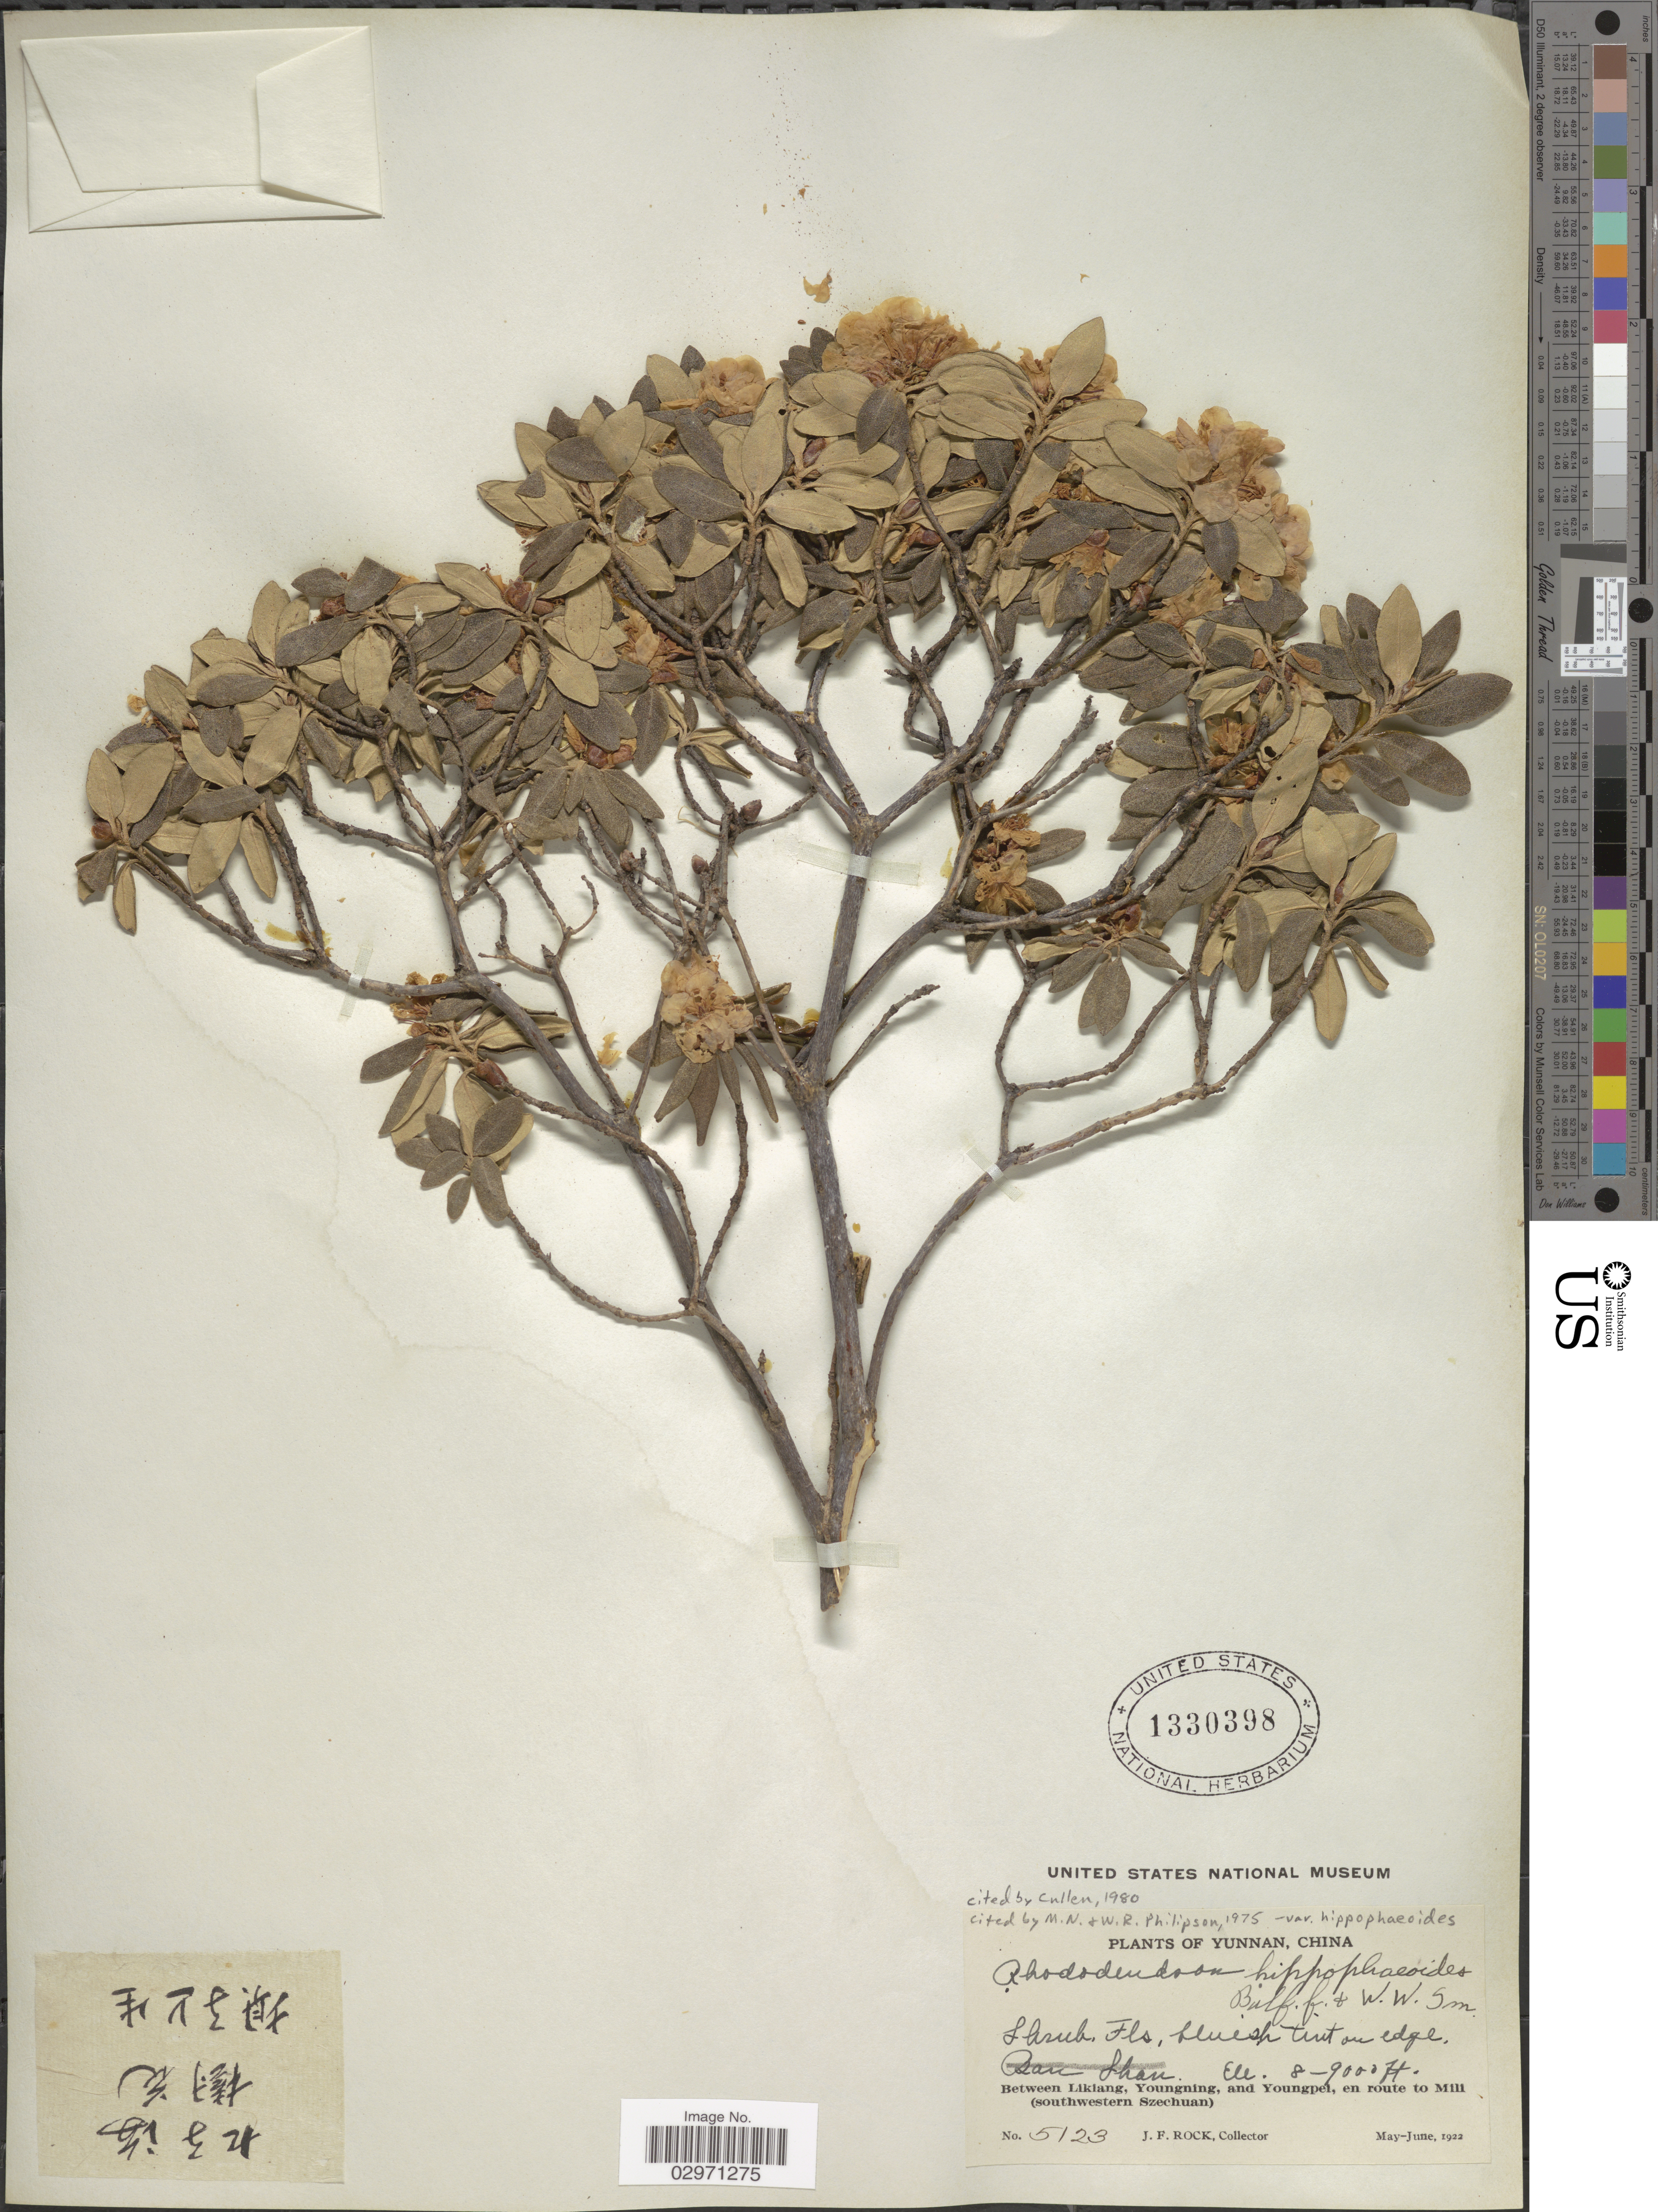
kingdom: Plantae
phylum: Tracheophyta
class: Magnoliopsida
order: Ericales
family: Ericaceae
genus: Rhododendron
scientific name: Rhododendron hippophaeoides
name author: Balf. f. & W.W. Sm.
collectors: J. Rock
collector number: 5123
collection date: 1922-05/1922-06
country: China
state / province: Sichuan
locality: Yunnan. between Likiang, Youngning, and Youngpei, en route to Mili (southwestern Szechuan).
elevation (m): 2438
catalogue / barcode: US 1330398